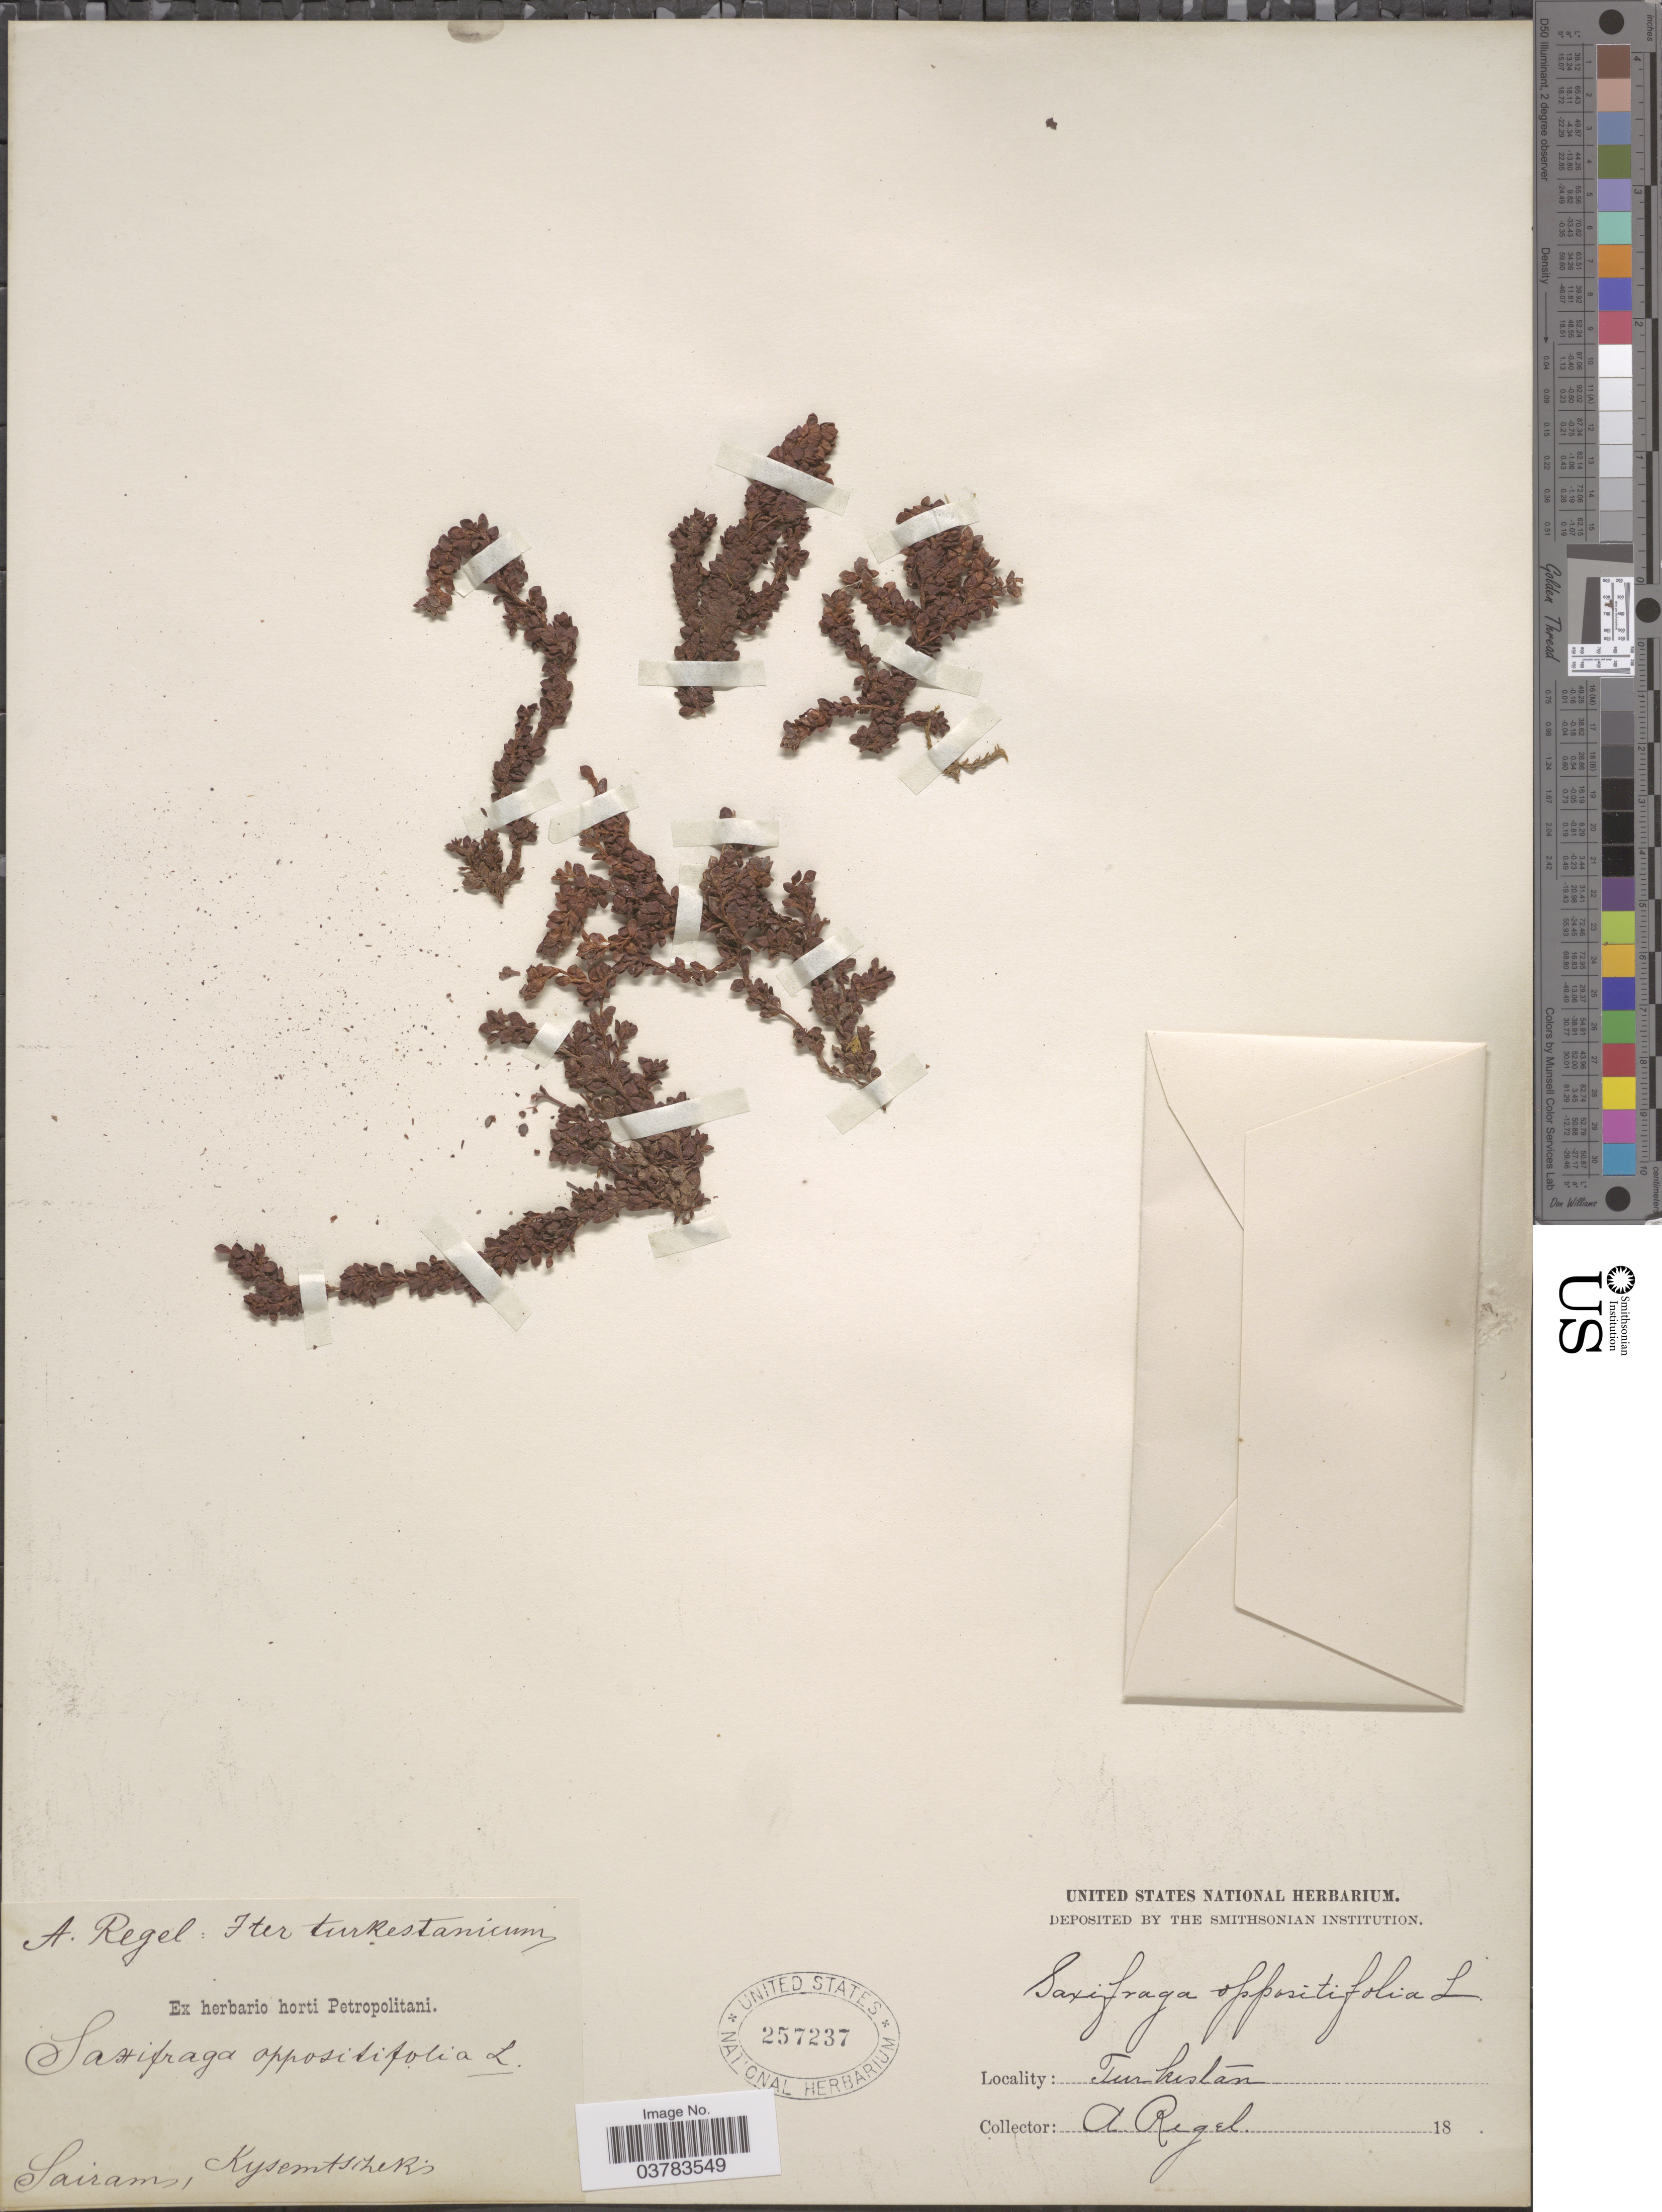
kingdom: Plantae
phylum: Tracheophyta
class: Magnoliopsida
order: Saxifragales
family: Saxifragaceae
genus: Saxifraga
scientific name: Saxifraga oppositifolia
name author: L.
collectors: A. Regel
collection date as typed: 18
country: Kazakhstan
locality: Iter Turkestanicum. Sairam, Kysemtschek. Turkistan.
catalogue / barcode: US 257237